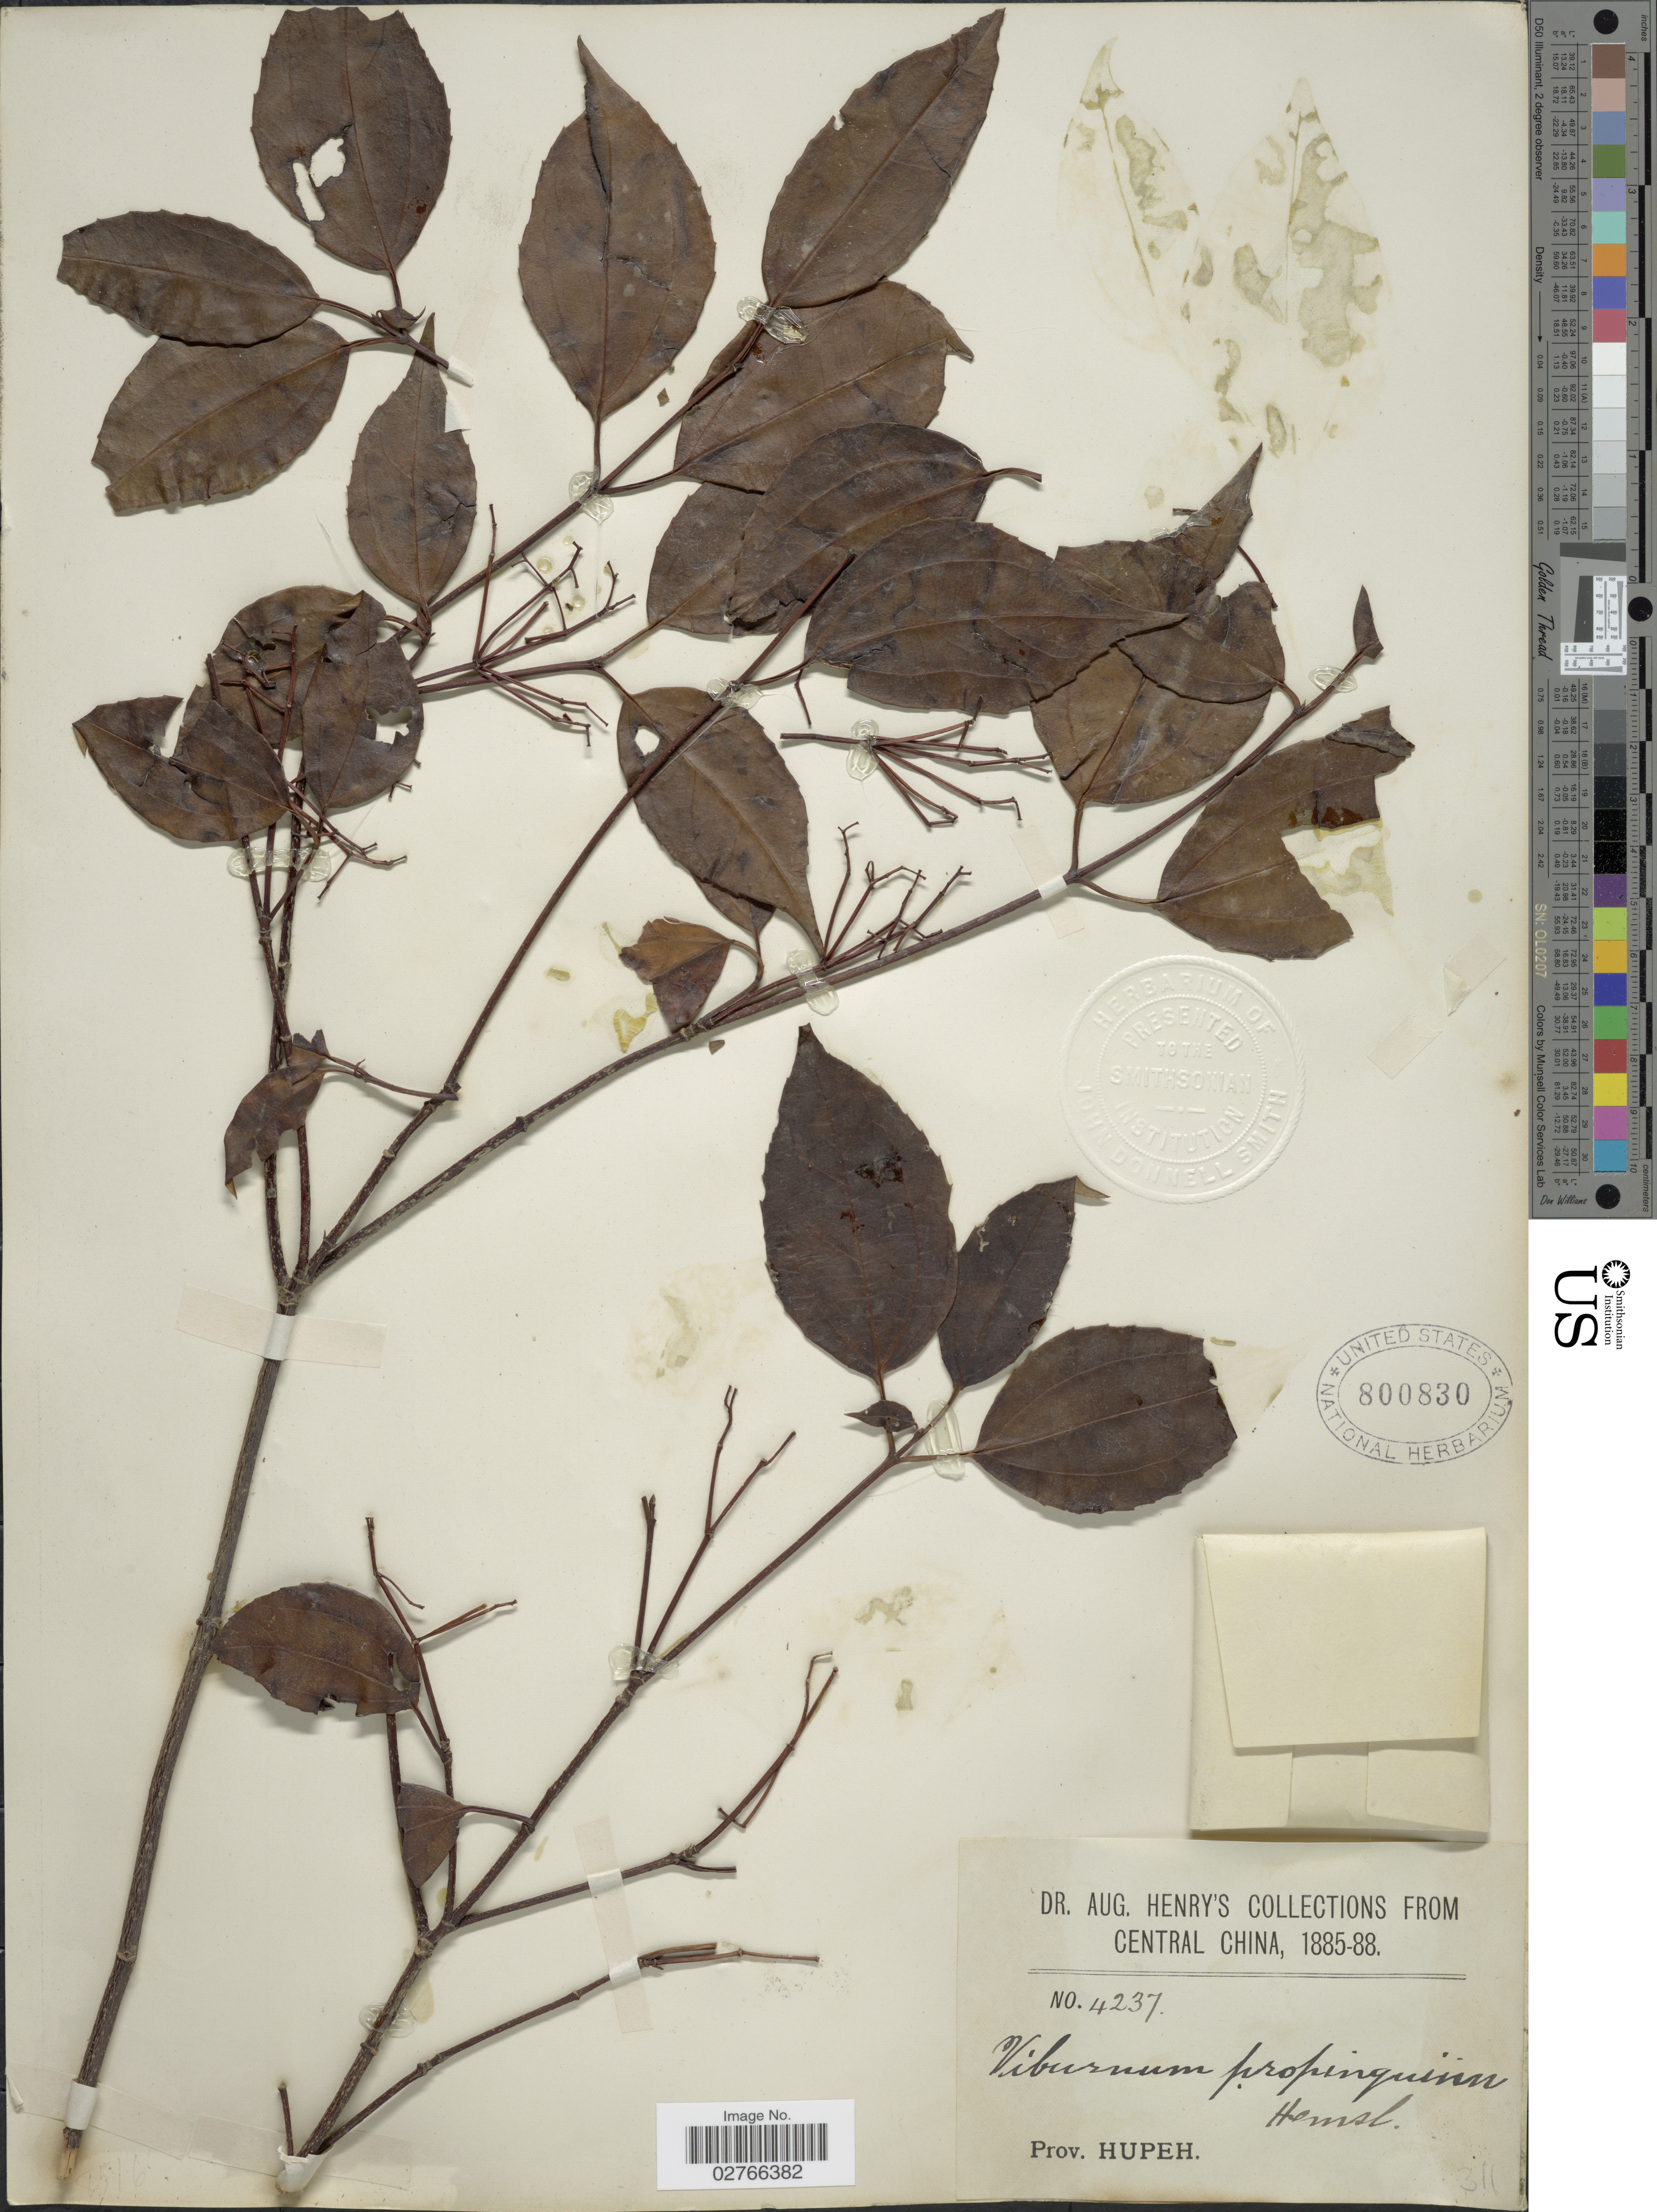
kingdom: Plantae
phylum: Tracheophyta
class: Magnoliopsida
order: Dipsacales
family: Viburnaceae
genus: Viburnum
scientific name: Viburnum propinquum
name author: Hemsl. in F.B. Forbes & Hemsl.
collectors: A. Henry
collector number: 4237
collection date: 1885/1888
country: China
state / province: Hubei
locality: Central China, Prov. Hupeh.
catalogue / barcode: US 800830